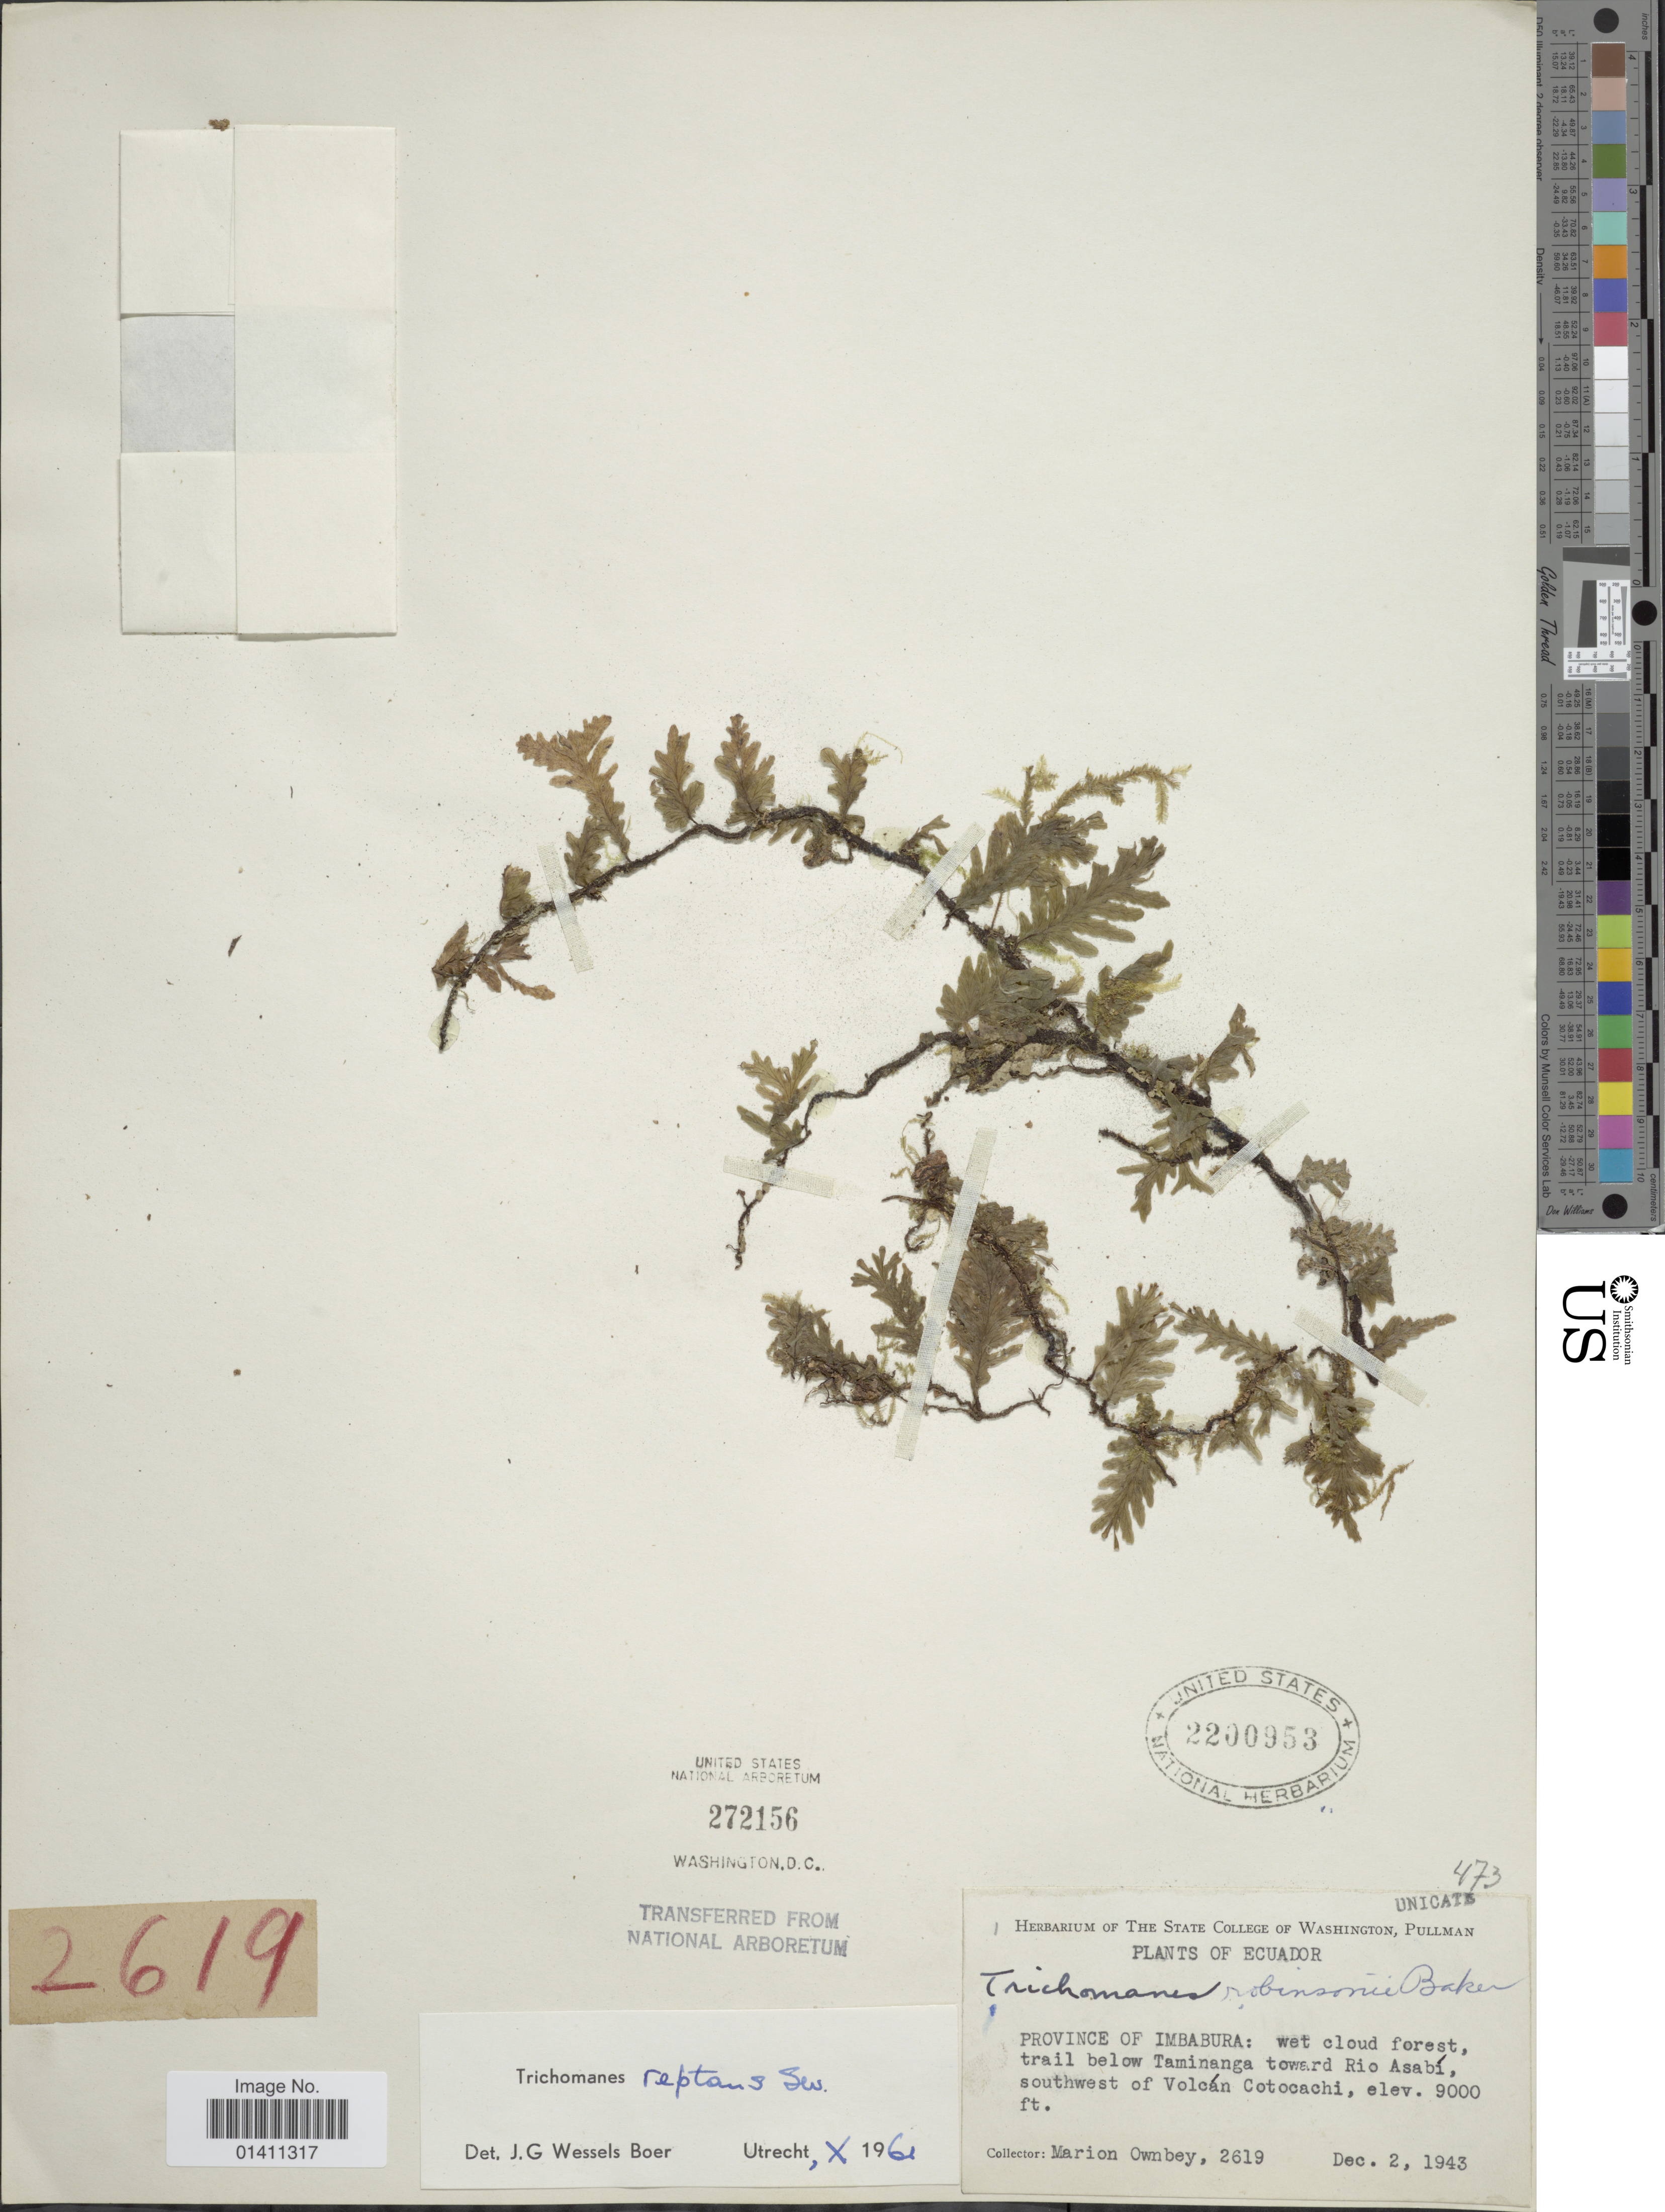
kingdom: Plantae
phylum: Tracheophyta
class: Polypodiopsida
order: Hymenophyllales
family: Hymenophyllaceae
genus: Didymoglossum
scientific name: Didymoglossum reptans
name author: (Sw.) C. Presl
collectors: F. M. Ownbey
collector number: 2619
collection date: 1943-12-02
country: Ecuador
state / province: Imbabura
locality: Trail below Taminanga toward Rio Asabi, southwest of Volcan Cotocachi.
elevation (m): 2743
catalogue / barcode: US 2200953